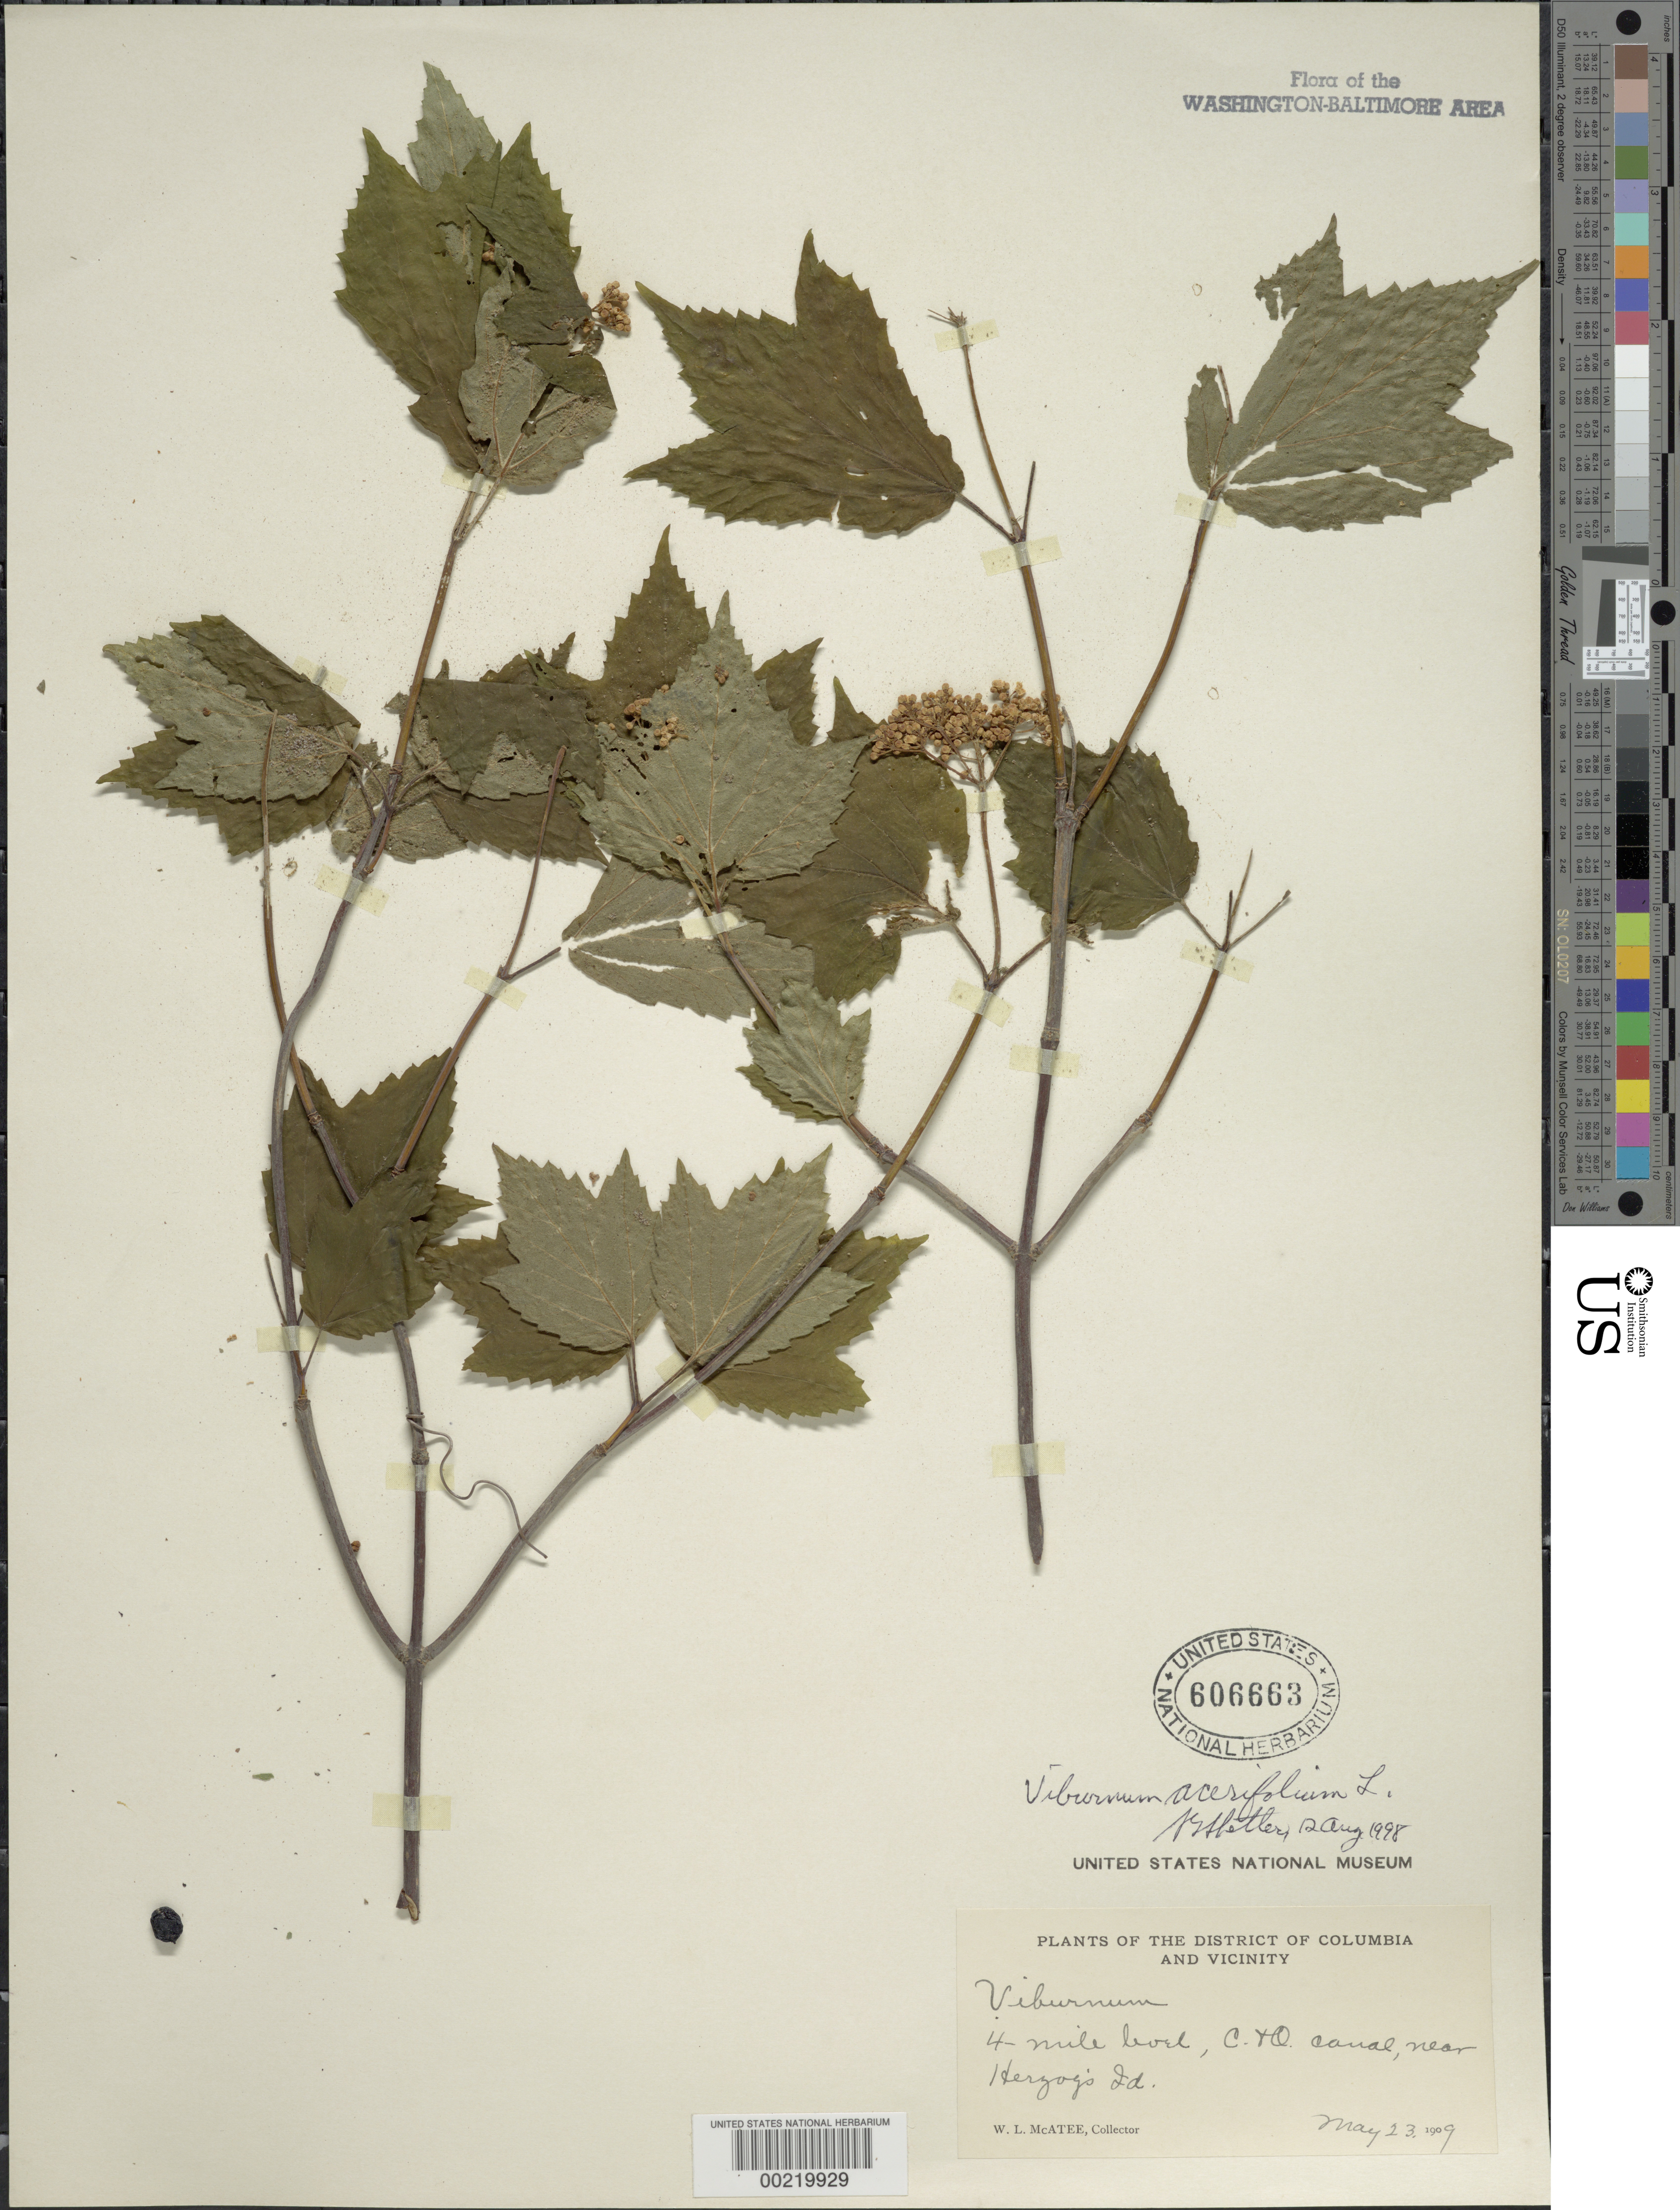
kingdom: Plantae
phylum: Tracheophyta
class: Magnoliopsida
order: Dipsacales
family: Viburnaceae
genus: Viburnum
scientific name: Viburnum acerifolium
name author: L.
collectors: W. McAtee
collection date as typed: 23 May 1909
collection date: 1909-05-23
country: United States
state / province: Maryland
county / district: Montgomery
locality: Herzog's Island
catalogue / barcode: US 606663